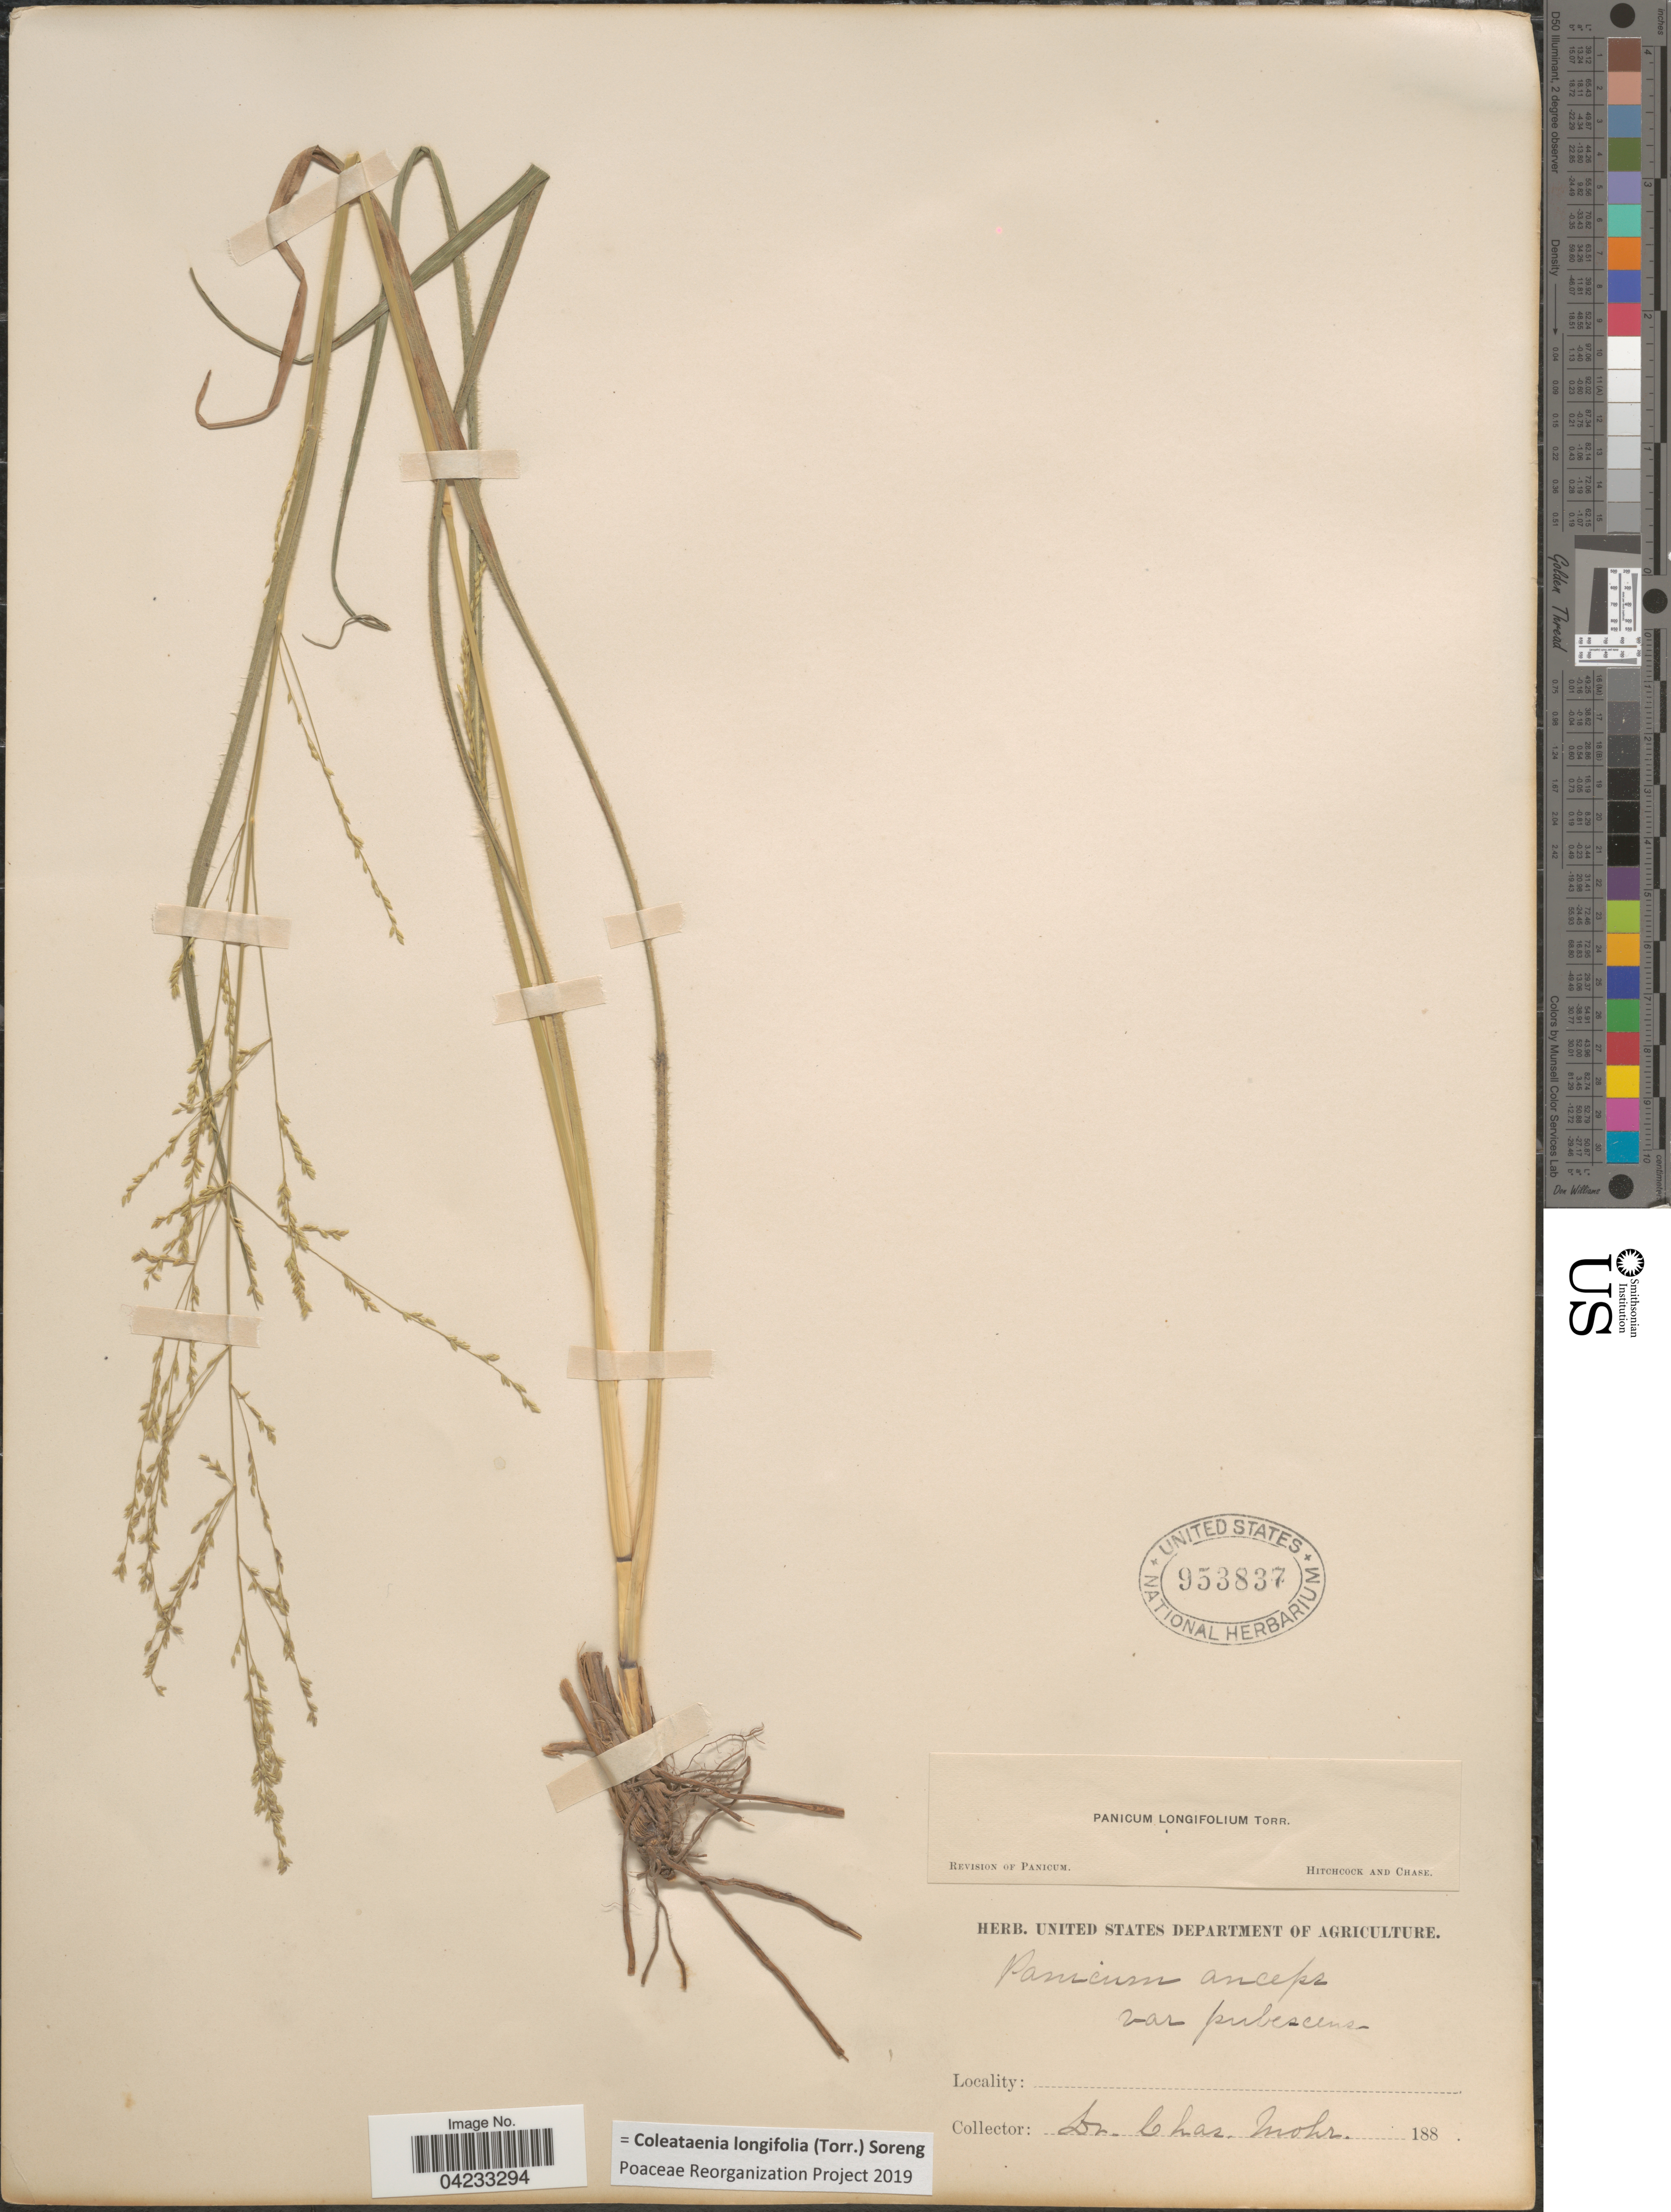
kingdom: Plantae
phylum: Tracheophyta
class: Liliopsida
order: Poales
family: Poaceae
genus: Coleataenia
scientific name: Coleataenia longifolia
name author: (Torr.) Soreng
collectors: Mohr, C. T. (herbarium)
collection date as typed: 188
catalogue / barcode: US 953837